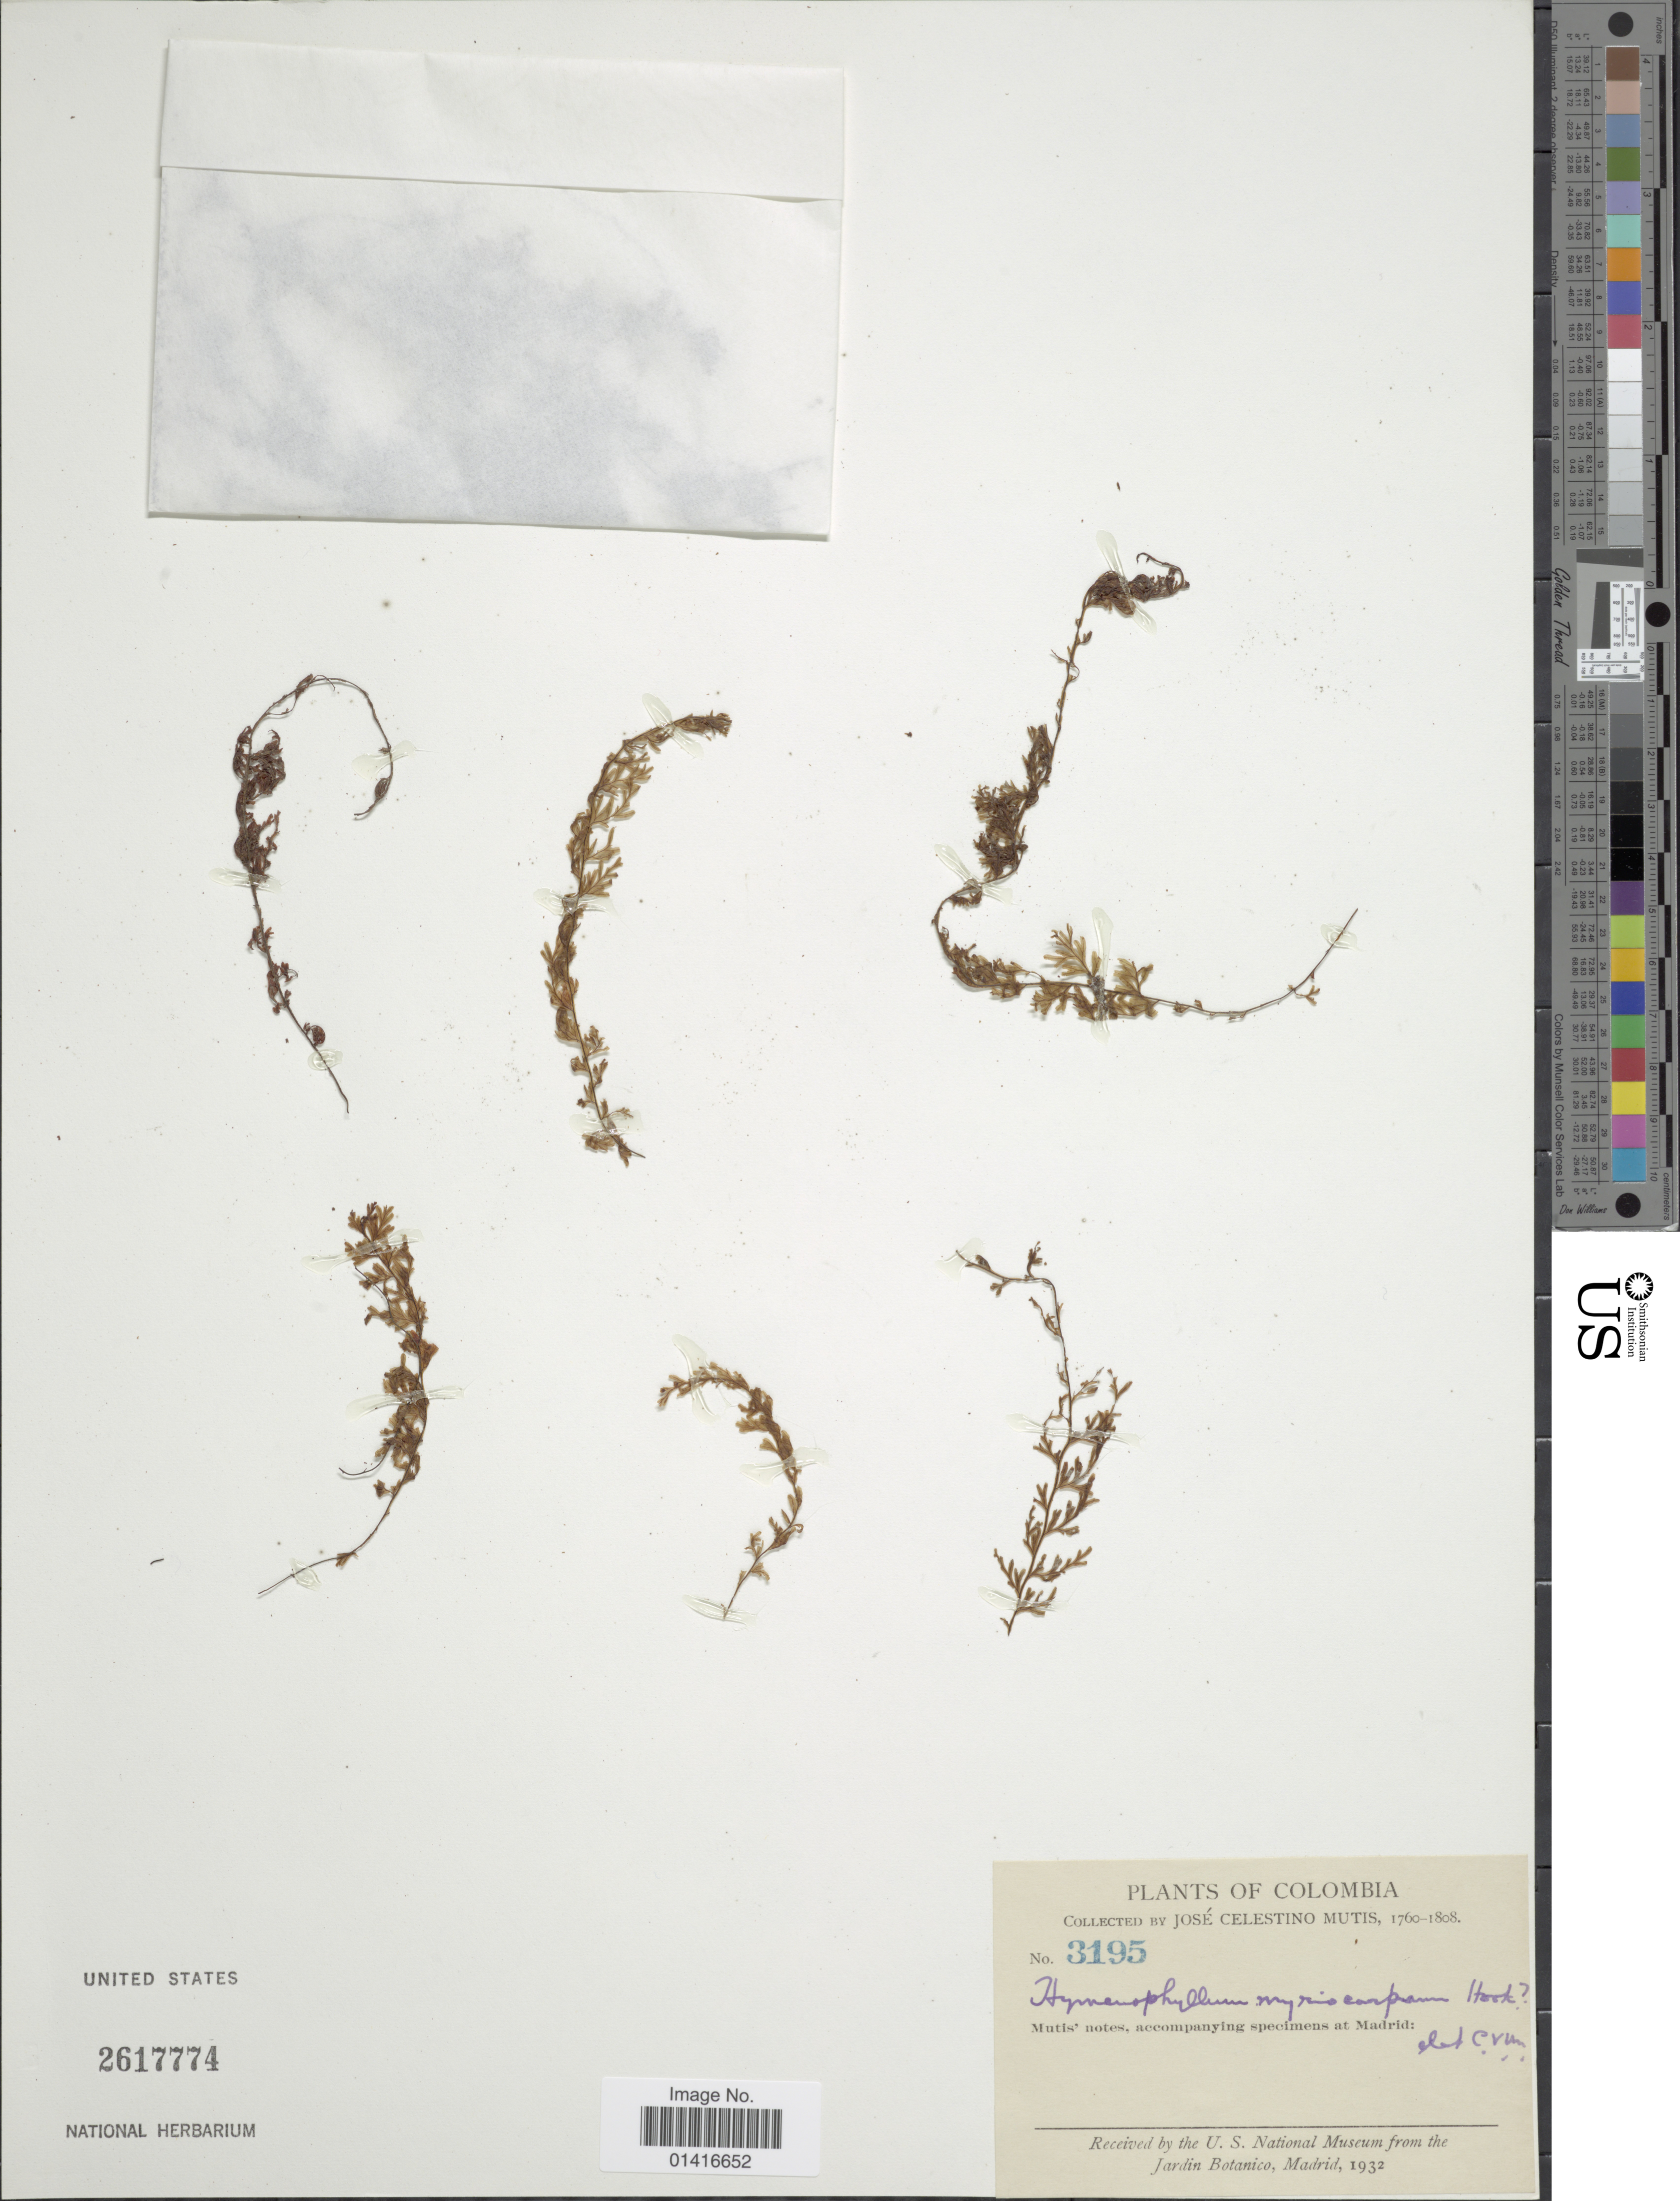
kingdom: Plantae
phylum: Tracheophyta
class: Polypodiopsida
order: Hymenophyllales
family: Hymenophyllaceae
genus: Hymenophyllum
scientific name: Hymenophyllum myriocarpum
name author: Hook.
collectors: J. C. B. Mutis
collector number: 3195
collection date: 1760/1808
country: Colombia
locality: Madrid [unsure placement]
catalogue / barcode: US 2617774